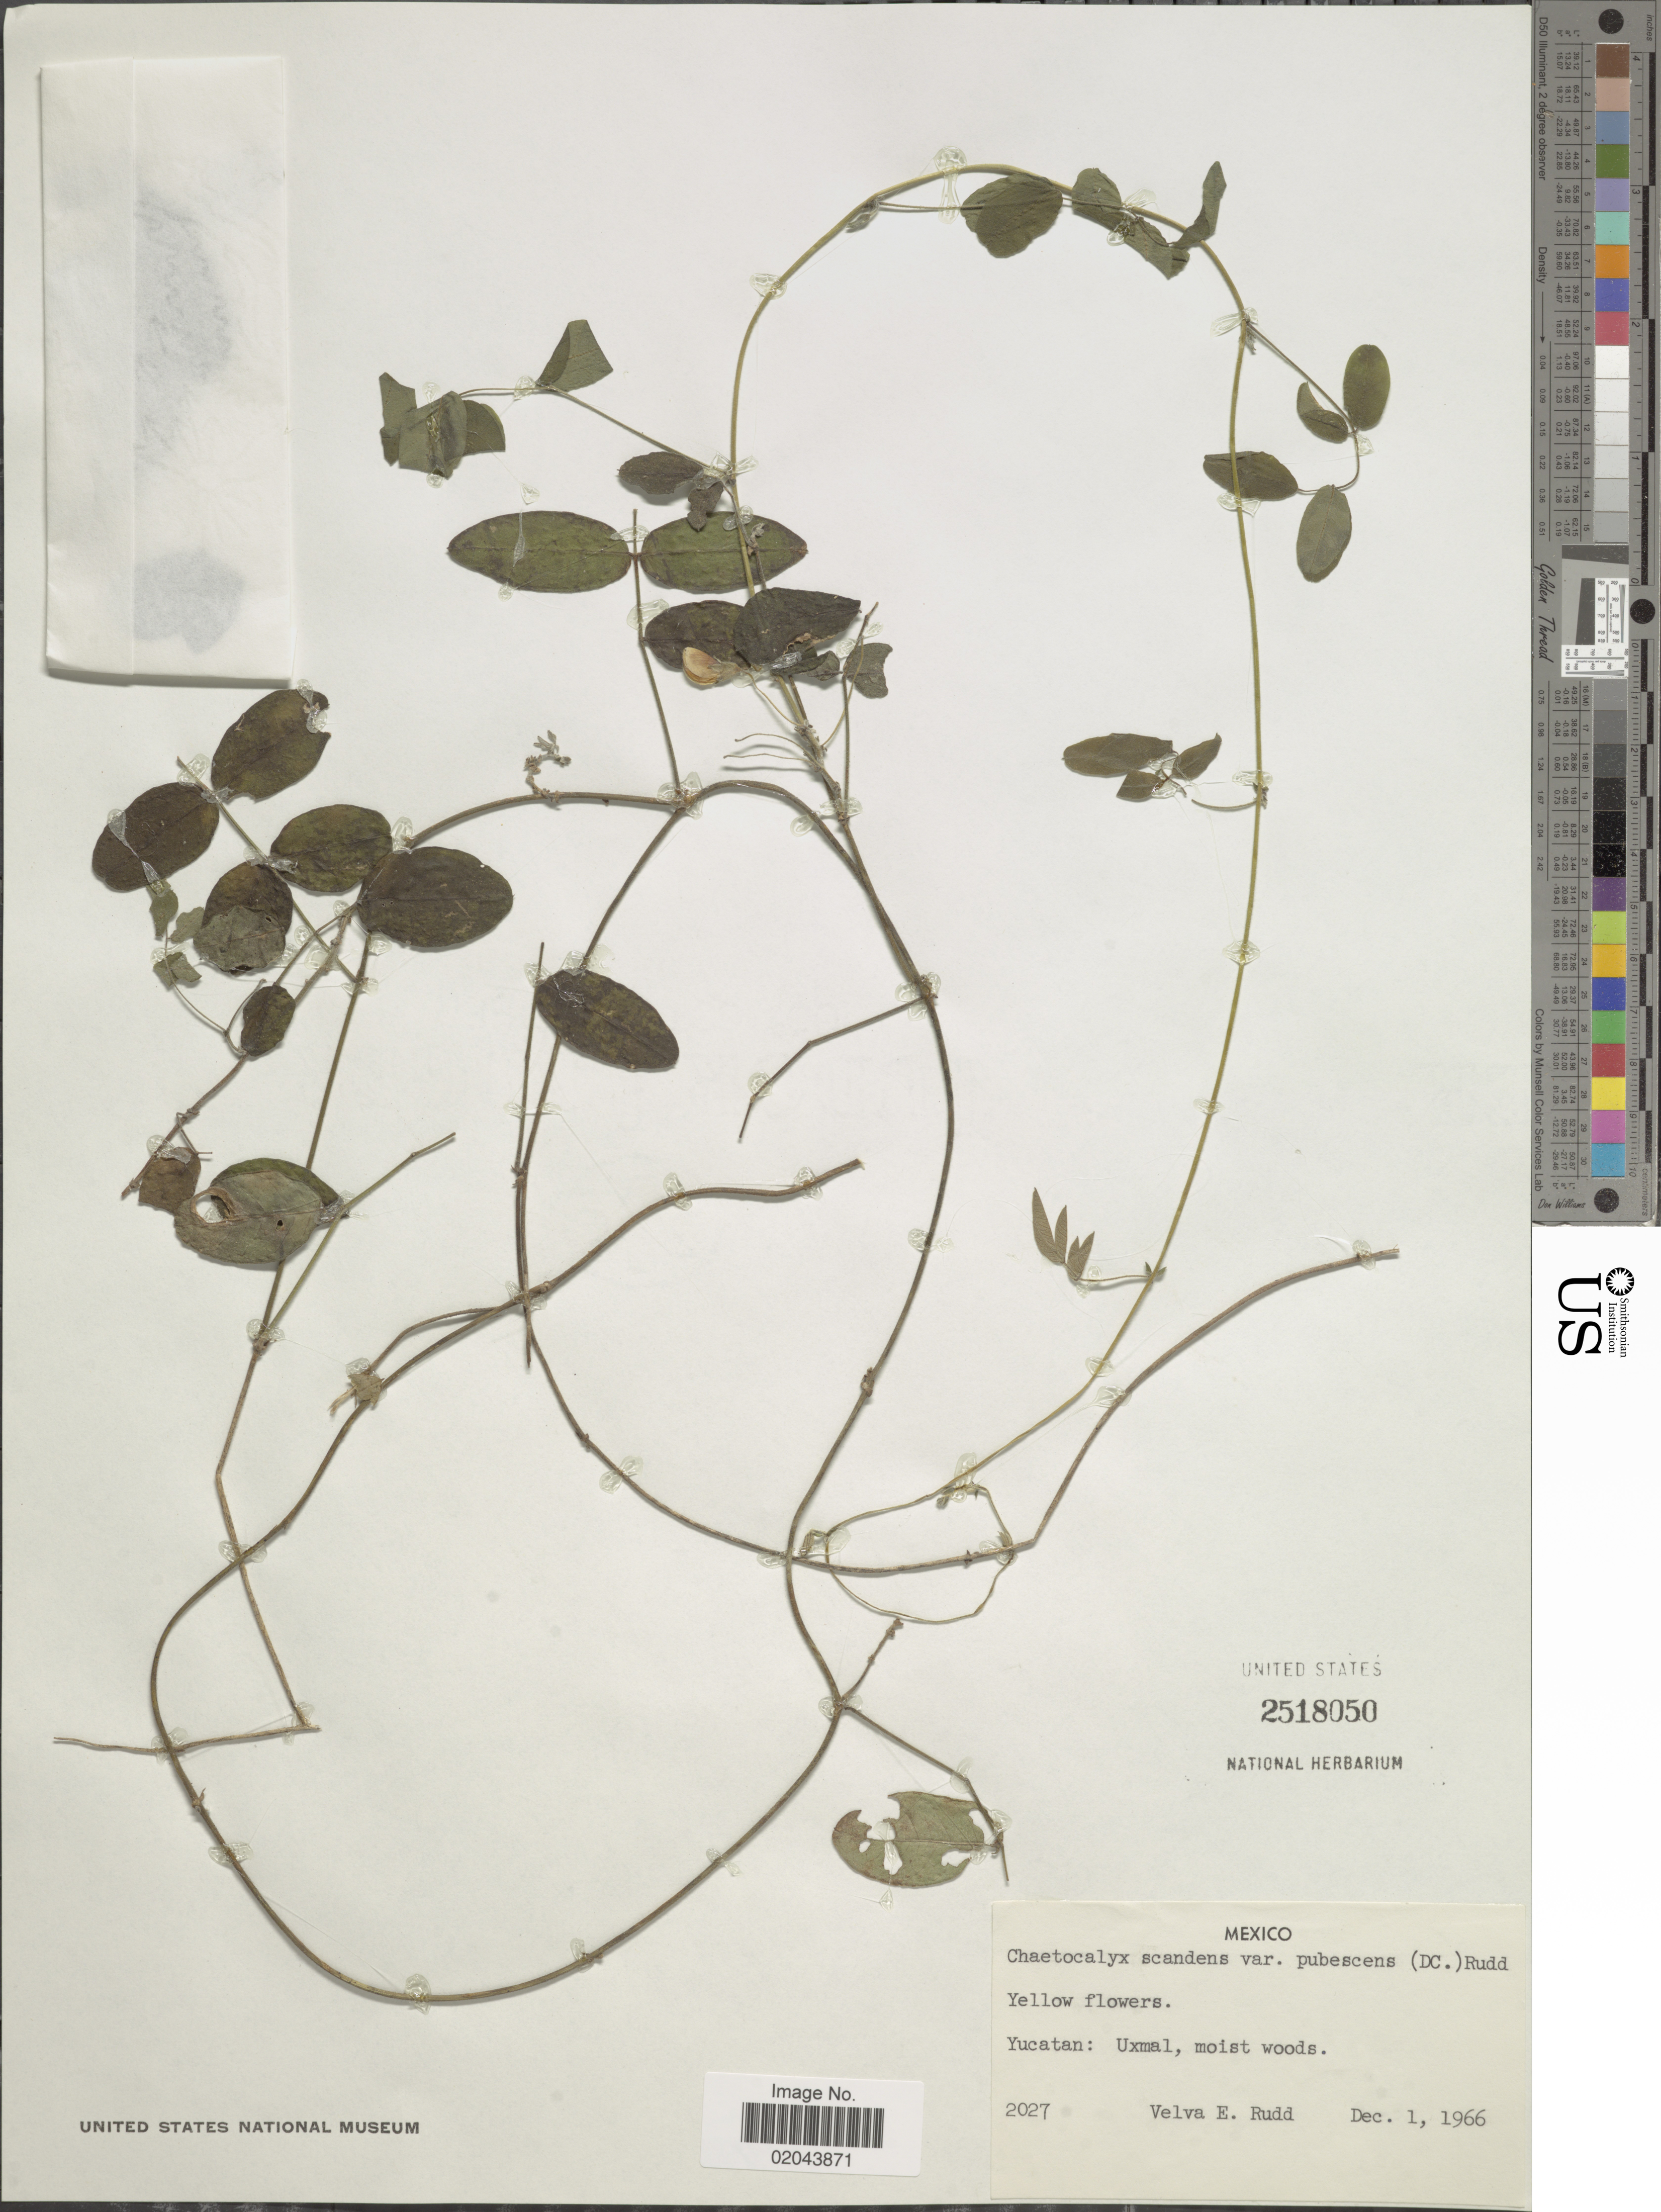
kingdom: Plantae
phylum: Tracheophyta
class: Magnoliopsida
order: Fabales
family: Fabaceae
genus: Chaetocalyx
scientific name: Chaetocalyx scandens var. pubescens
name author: (DC.) Rudd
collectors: V. E. Rudd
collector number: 2027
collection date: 1966-12-01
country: Mexico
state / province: Yucatán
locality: Uxmal, moist woods.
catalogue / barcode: US 2518050